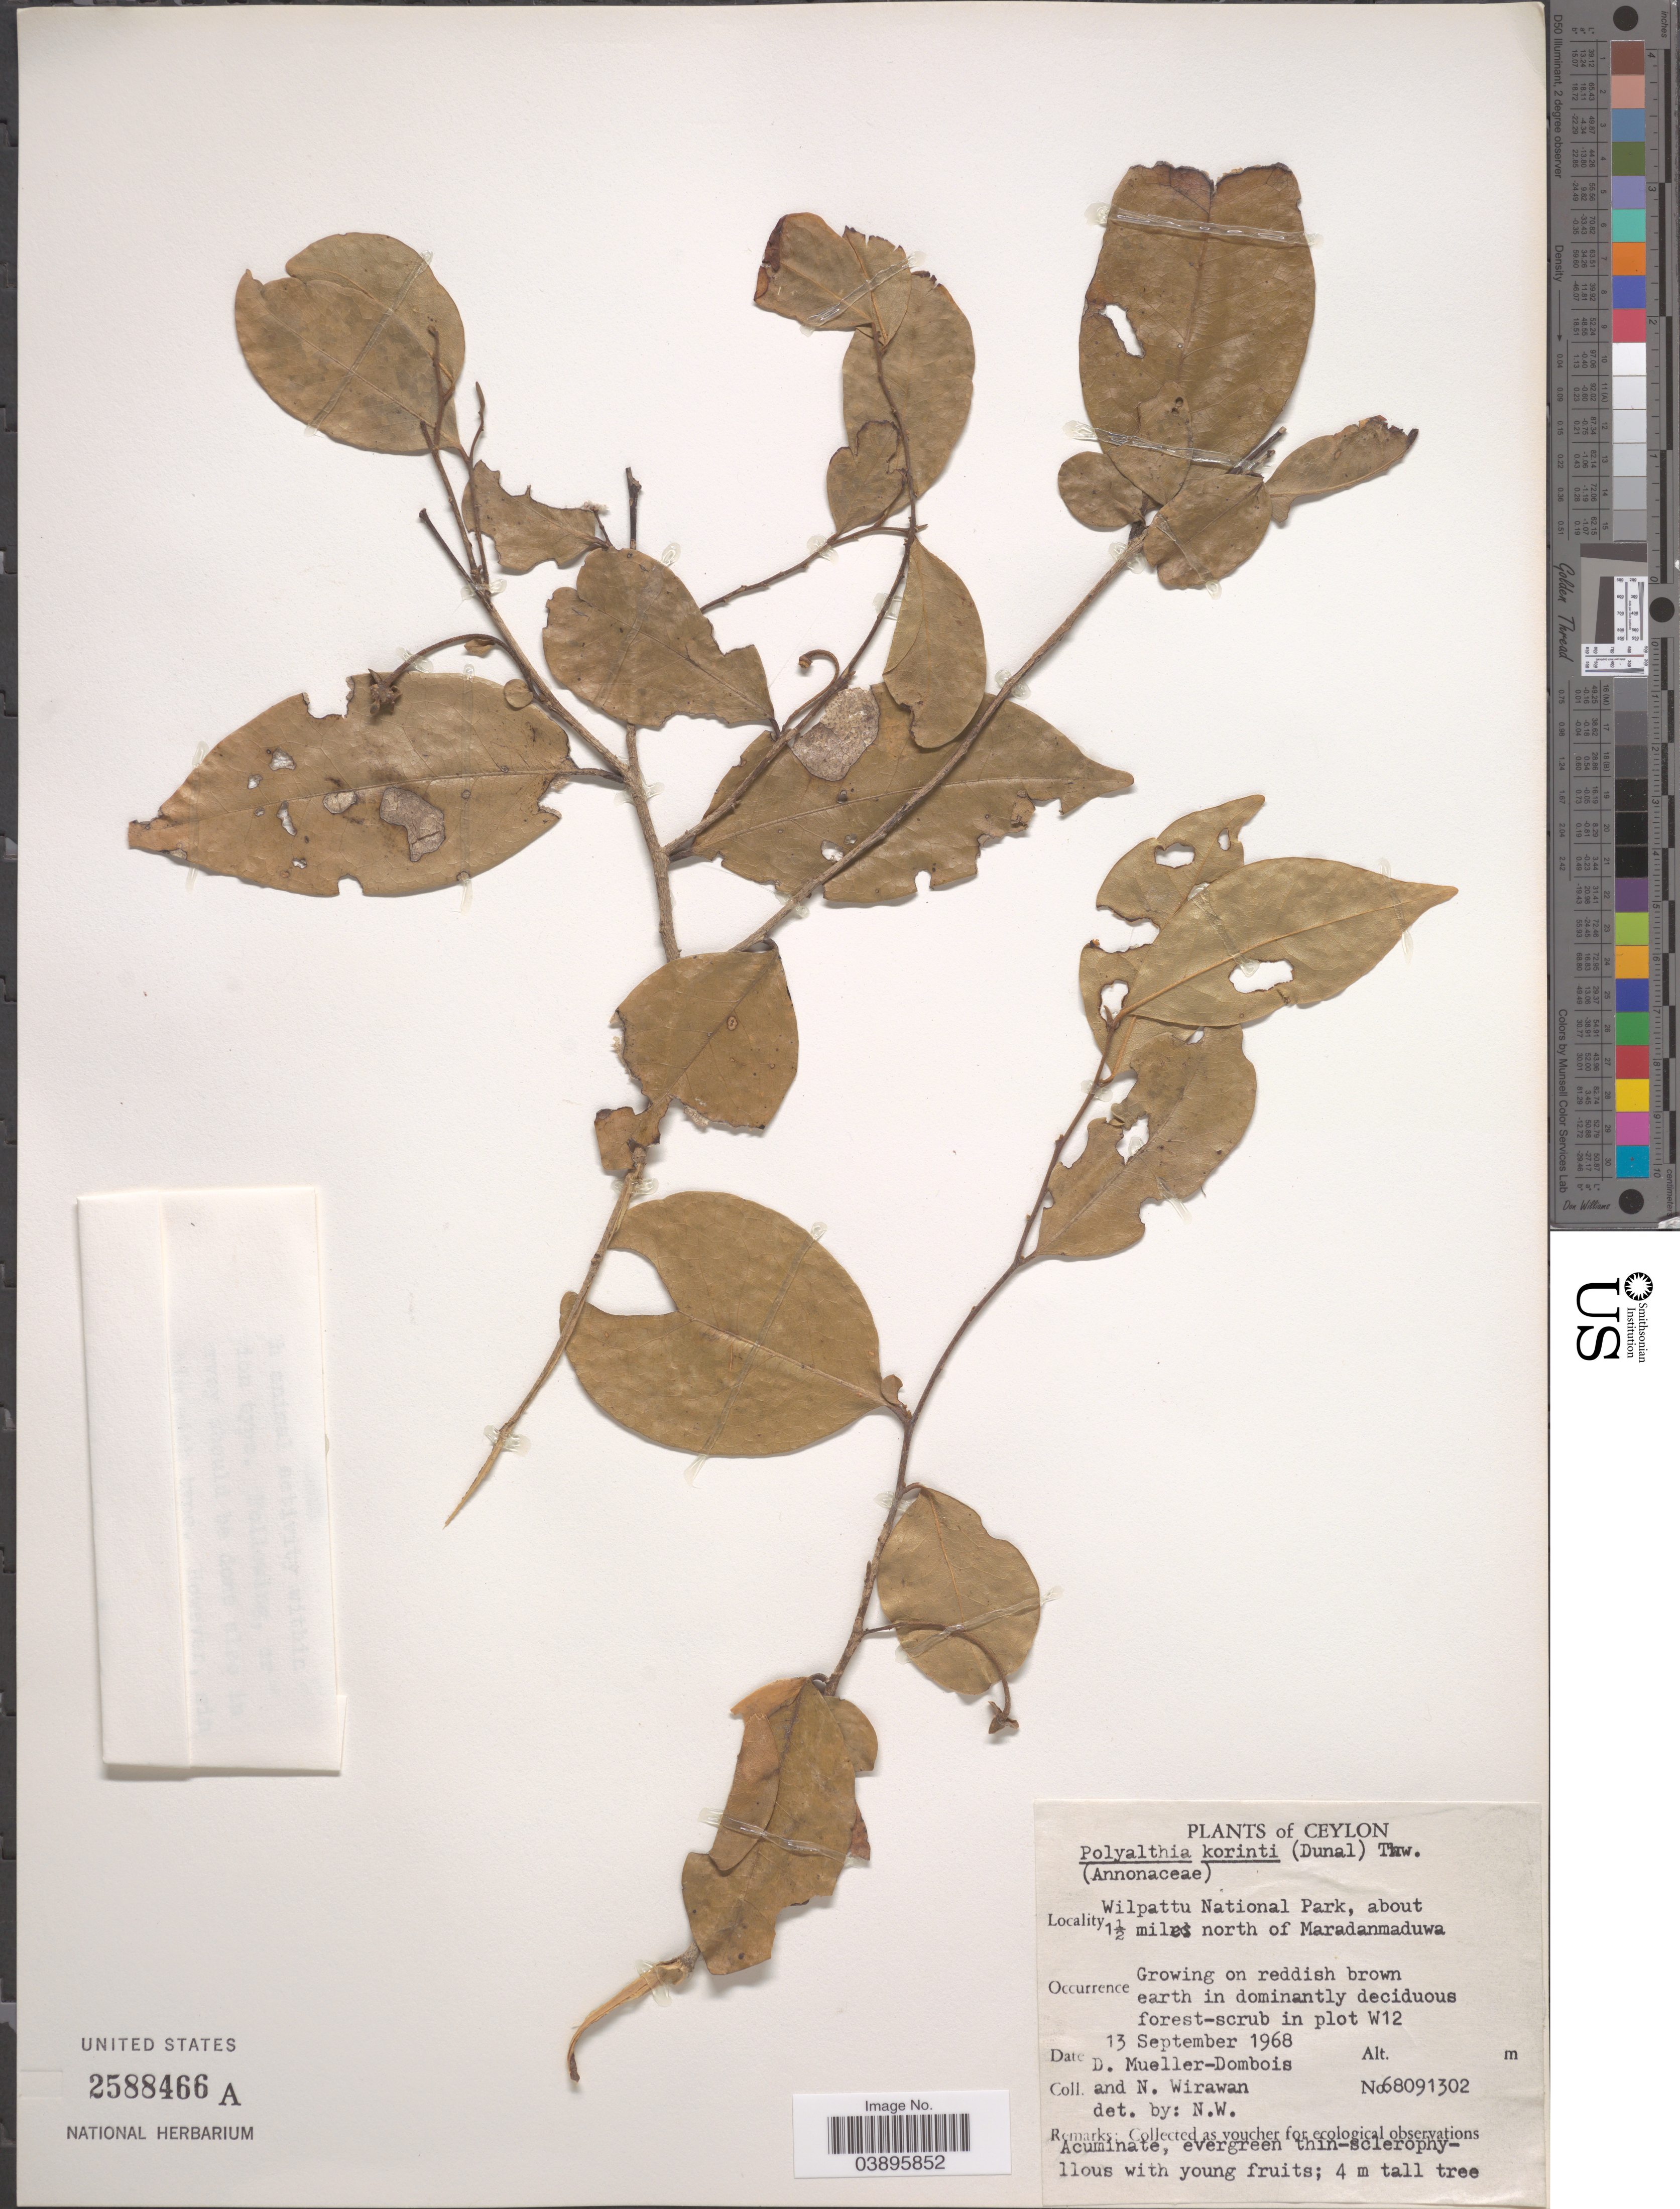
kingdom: Plantae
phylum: Tracheophyta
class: Magnoliopsida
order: Magnoliales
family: Annonaceae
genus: Polyalthia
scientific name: Polyalthia korinti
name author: (Dunal) Thwaites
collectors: D. Mueller-Dombois & N. Wirawan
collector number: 68091302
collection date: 1968-09-13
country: Sri Lanka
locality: Ceylon. Wilpattu National Park, about 1½ miles north of Maradanmaduwa. In plot W12.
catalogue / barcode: US 2588466A